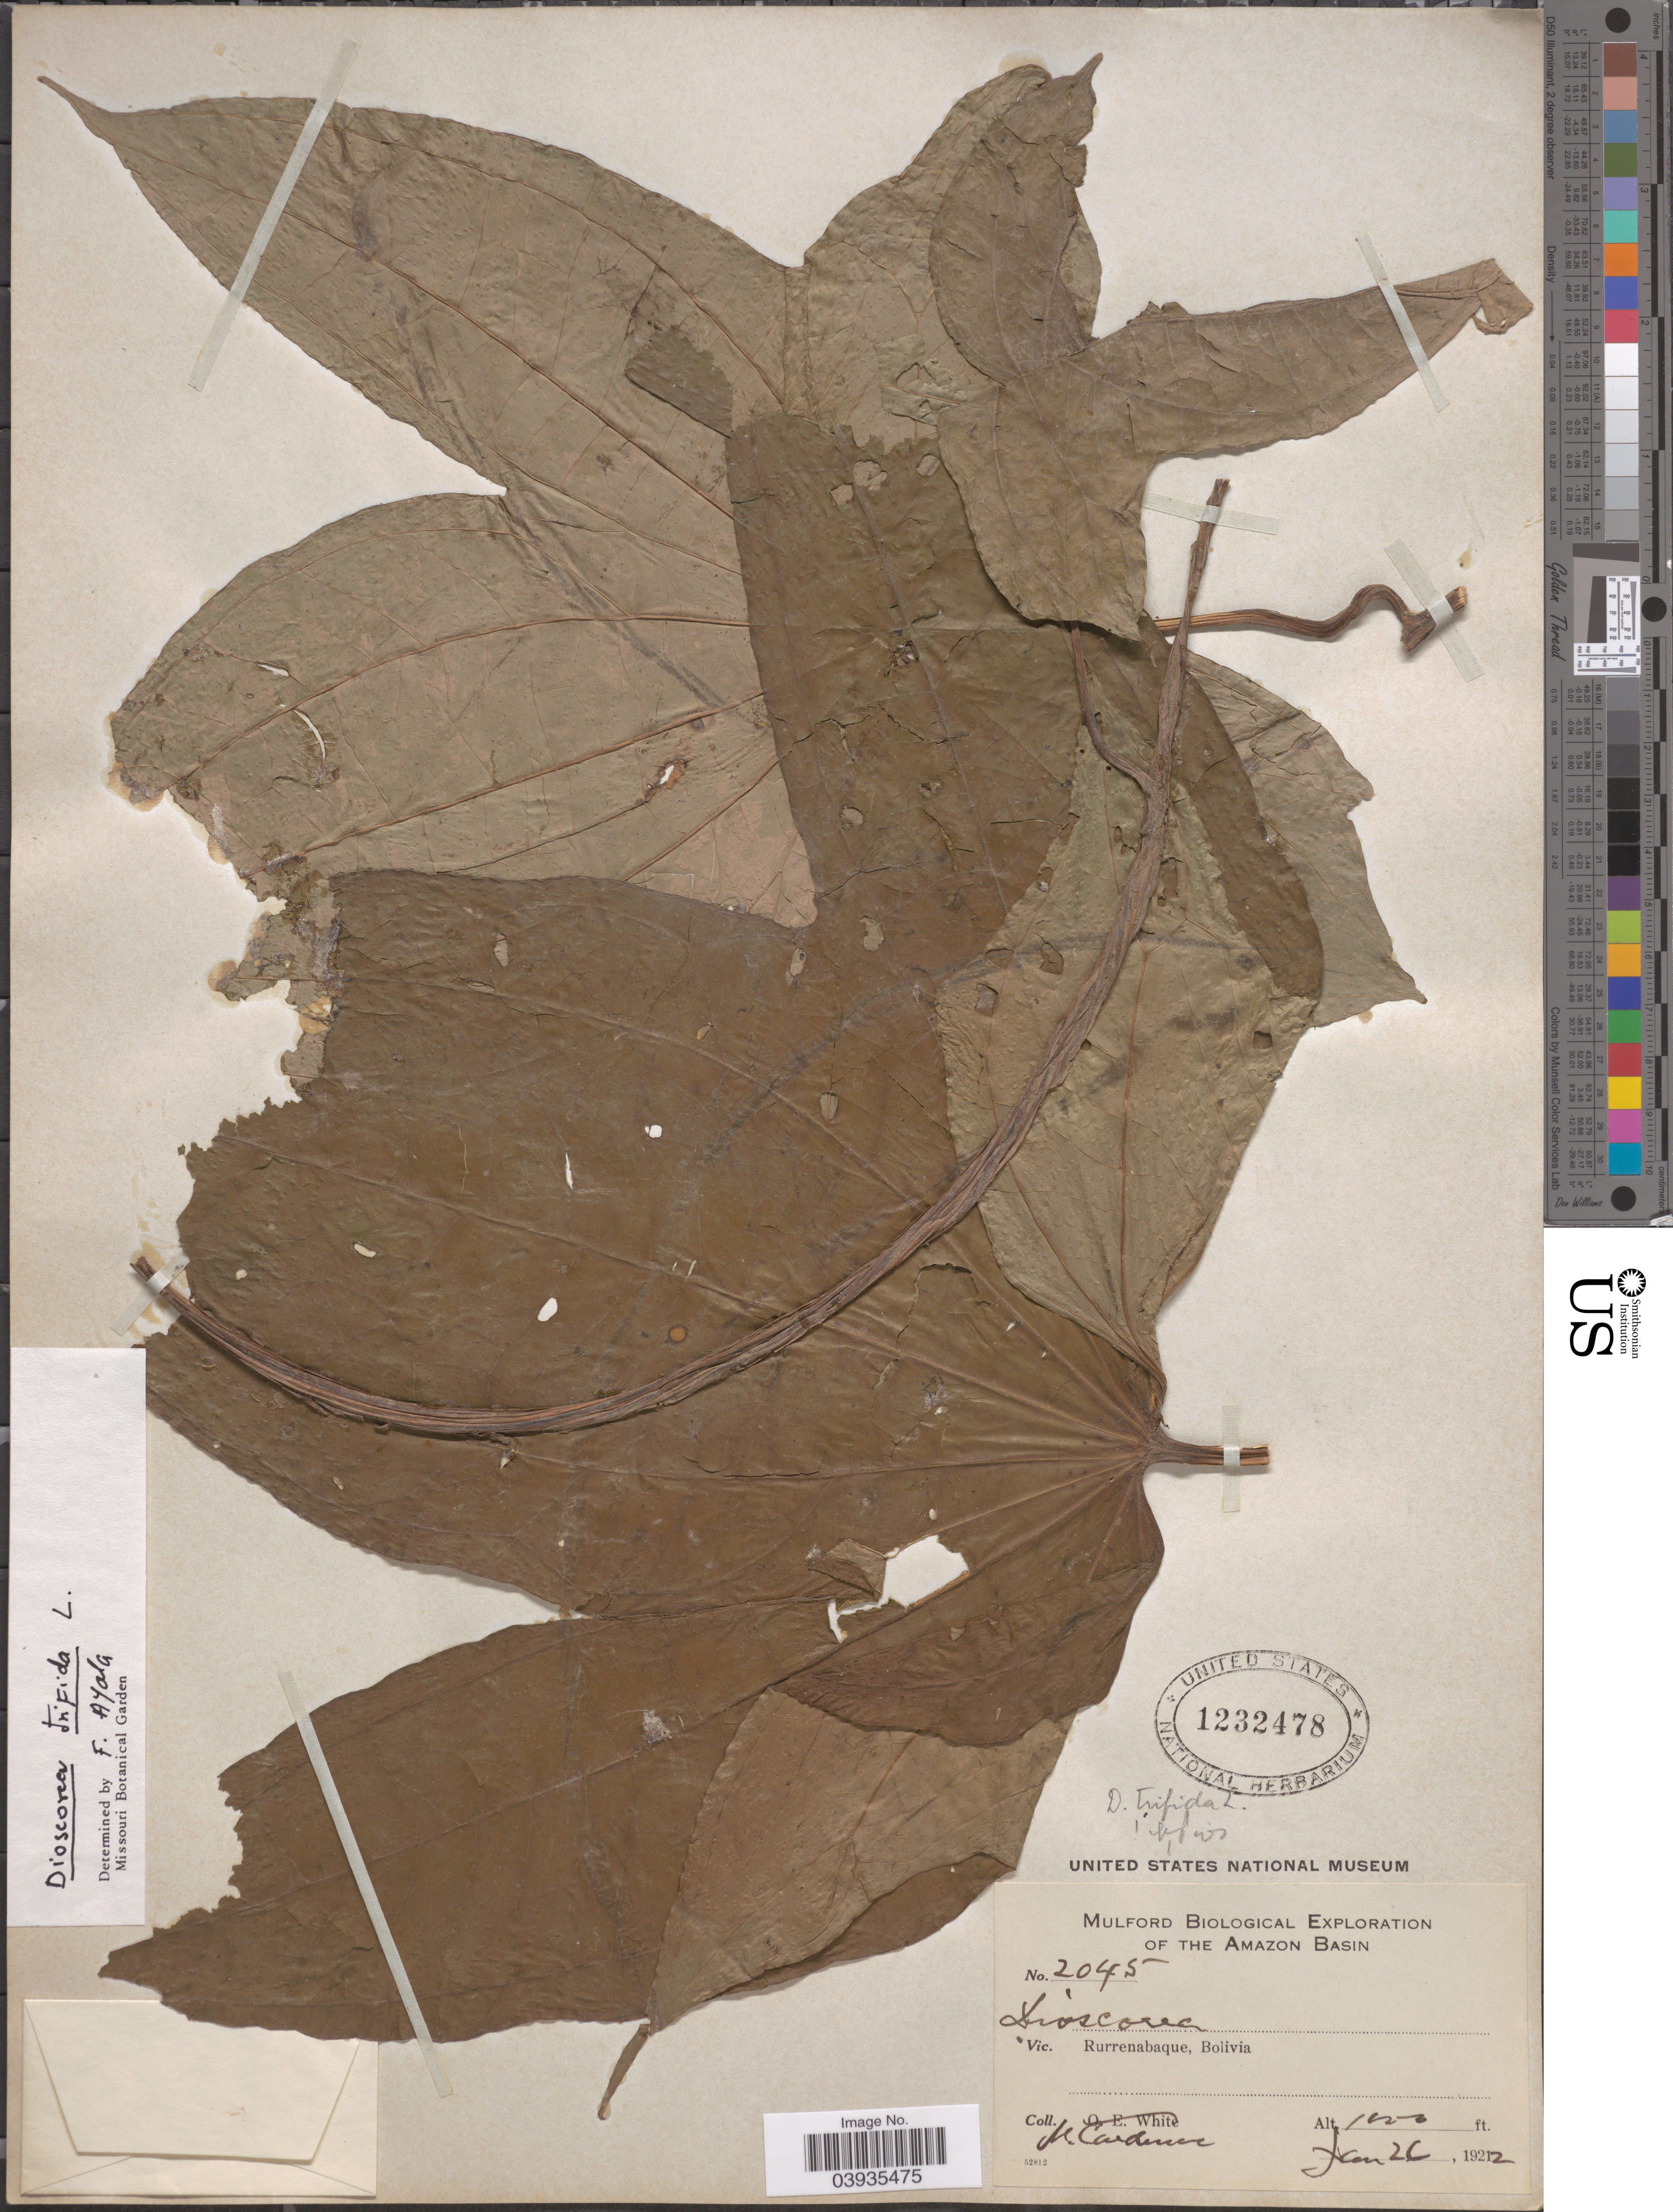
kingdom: Plantae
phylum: Tracheophyta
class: Liliopsida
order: Dioscoreales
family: Dioscoreaceae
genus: Dioscorea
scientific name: Dioscorea trifida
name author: L. f.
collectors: M. Cárdenas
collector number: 2045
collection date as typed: Jan. 26, 1922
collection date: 1922-01-26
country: Bolivia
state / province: Beni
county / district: José Ballivián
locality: Rurrenabaque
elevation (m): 305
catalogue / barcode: US 1232478